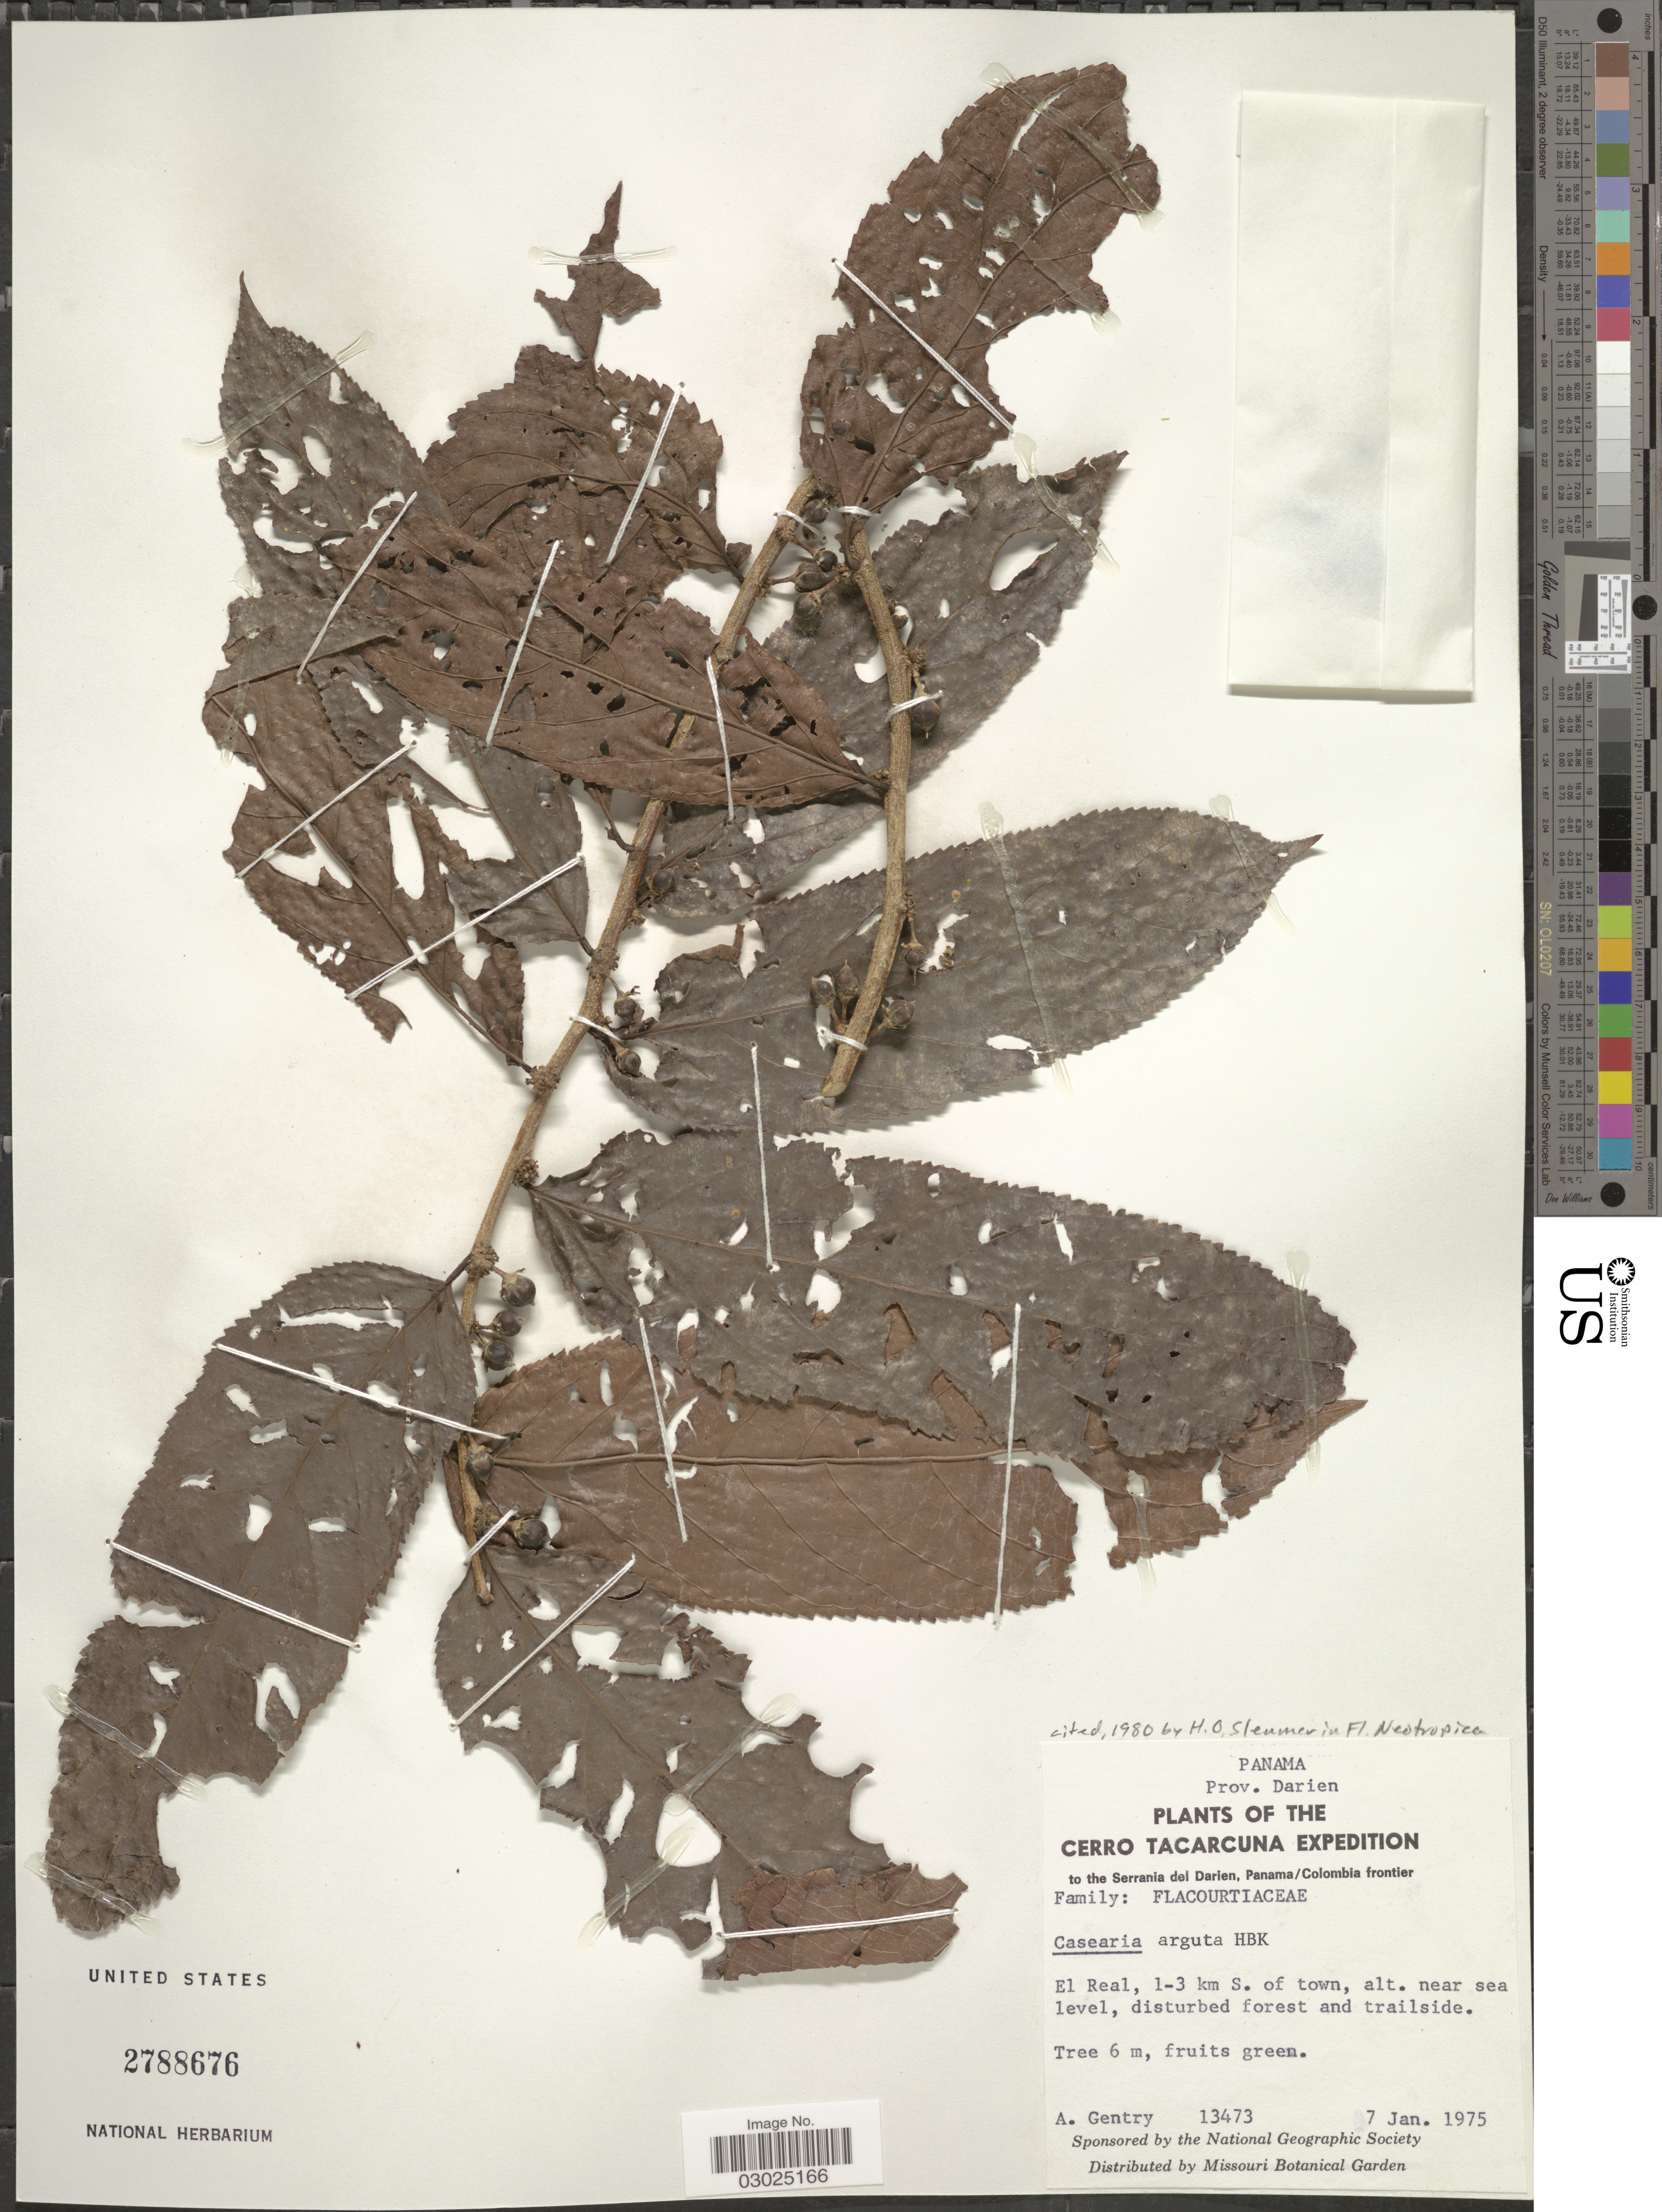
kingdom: Plantae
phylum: Tracheophyta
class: Magnoliopsida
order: Malpighiales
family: Salicaceae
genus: Casearia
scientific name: Casearia arguta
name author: Kunth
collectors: A. H. Gentry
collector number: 13473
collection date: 1975-01-07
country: Panama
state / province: Darién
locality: Cerro Tacarcuna. El Real, 1-3 km S. of town.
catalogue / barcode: US 2788676